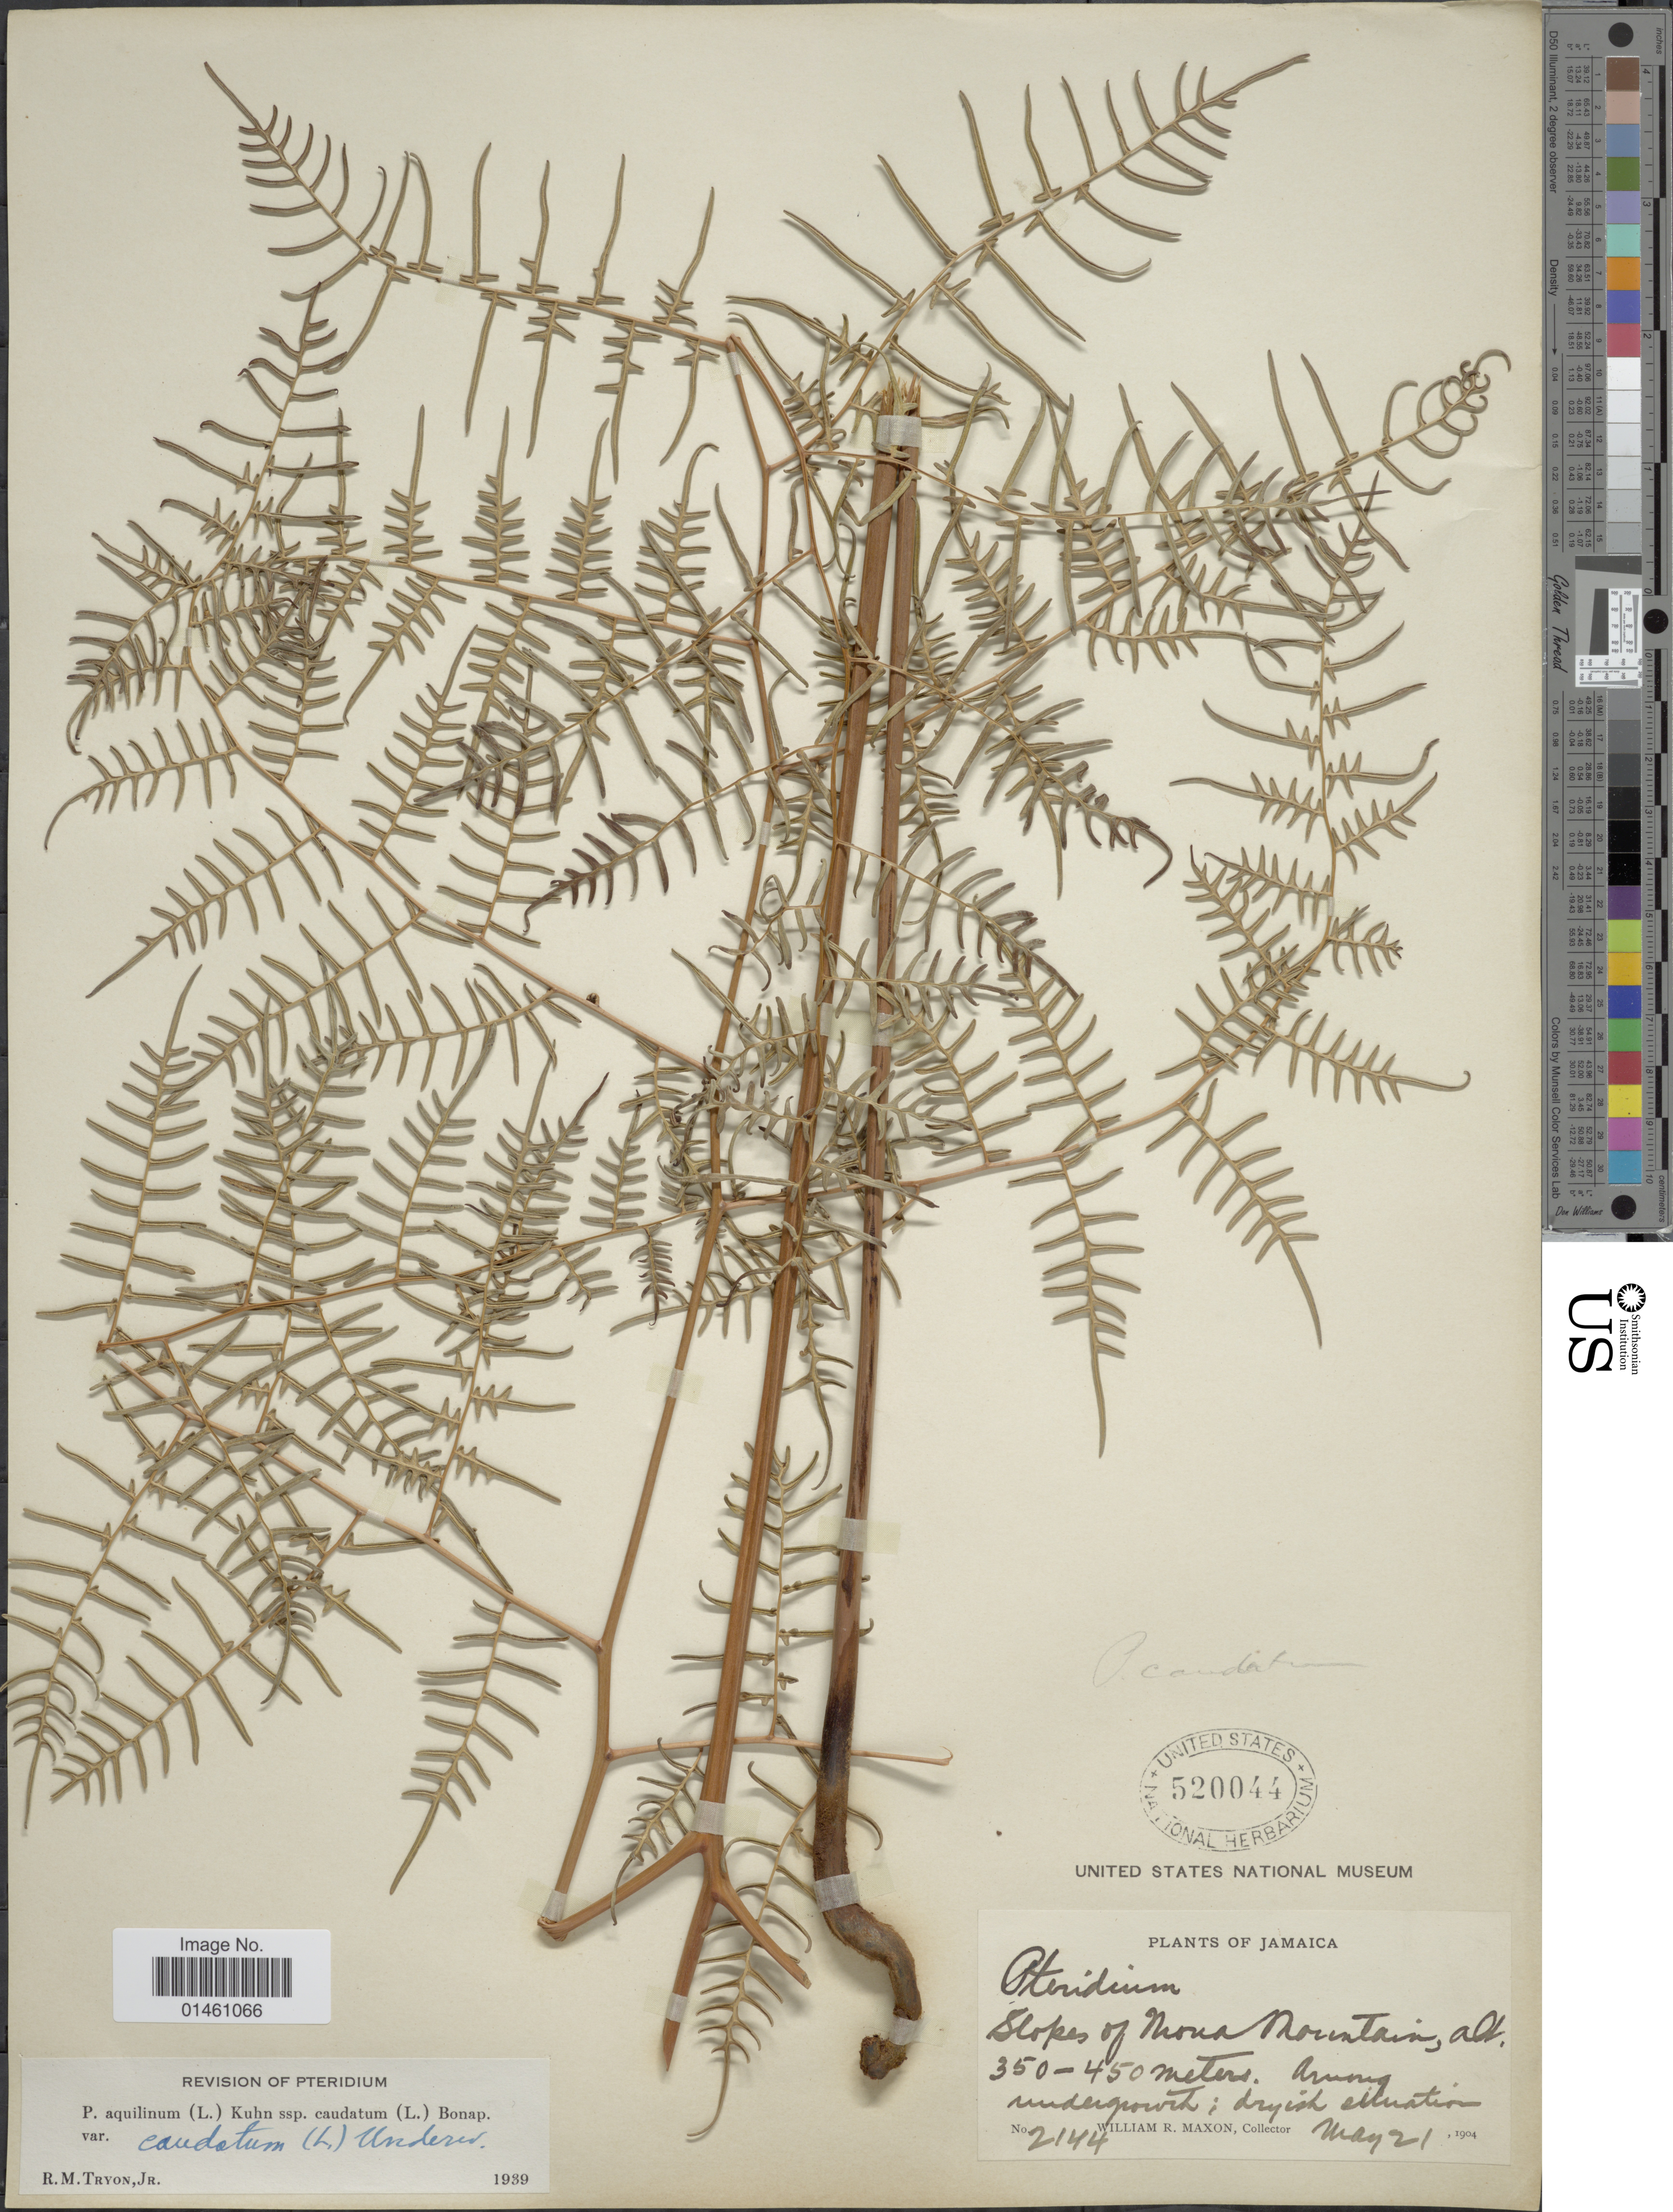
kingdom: Plantae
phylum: Tracheophyta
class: Polypodiopsida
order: Polypodiales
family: Dennstaedtiaceae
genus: Pteridium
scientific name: Pteridium caudatum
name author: (L.) Maxon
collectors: W. R. Maxon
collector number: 2144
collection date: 1904-05-21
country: Jamaica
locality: Slopes of Mona Mountain, among undergrowth; dryish situation.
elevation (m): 350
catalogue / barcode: US 520044